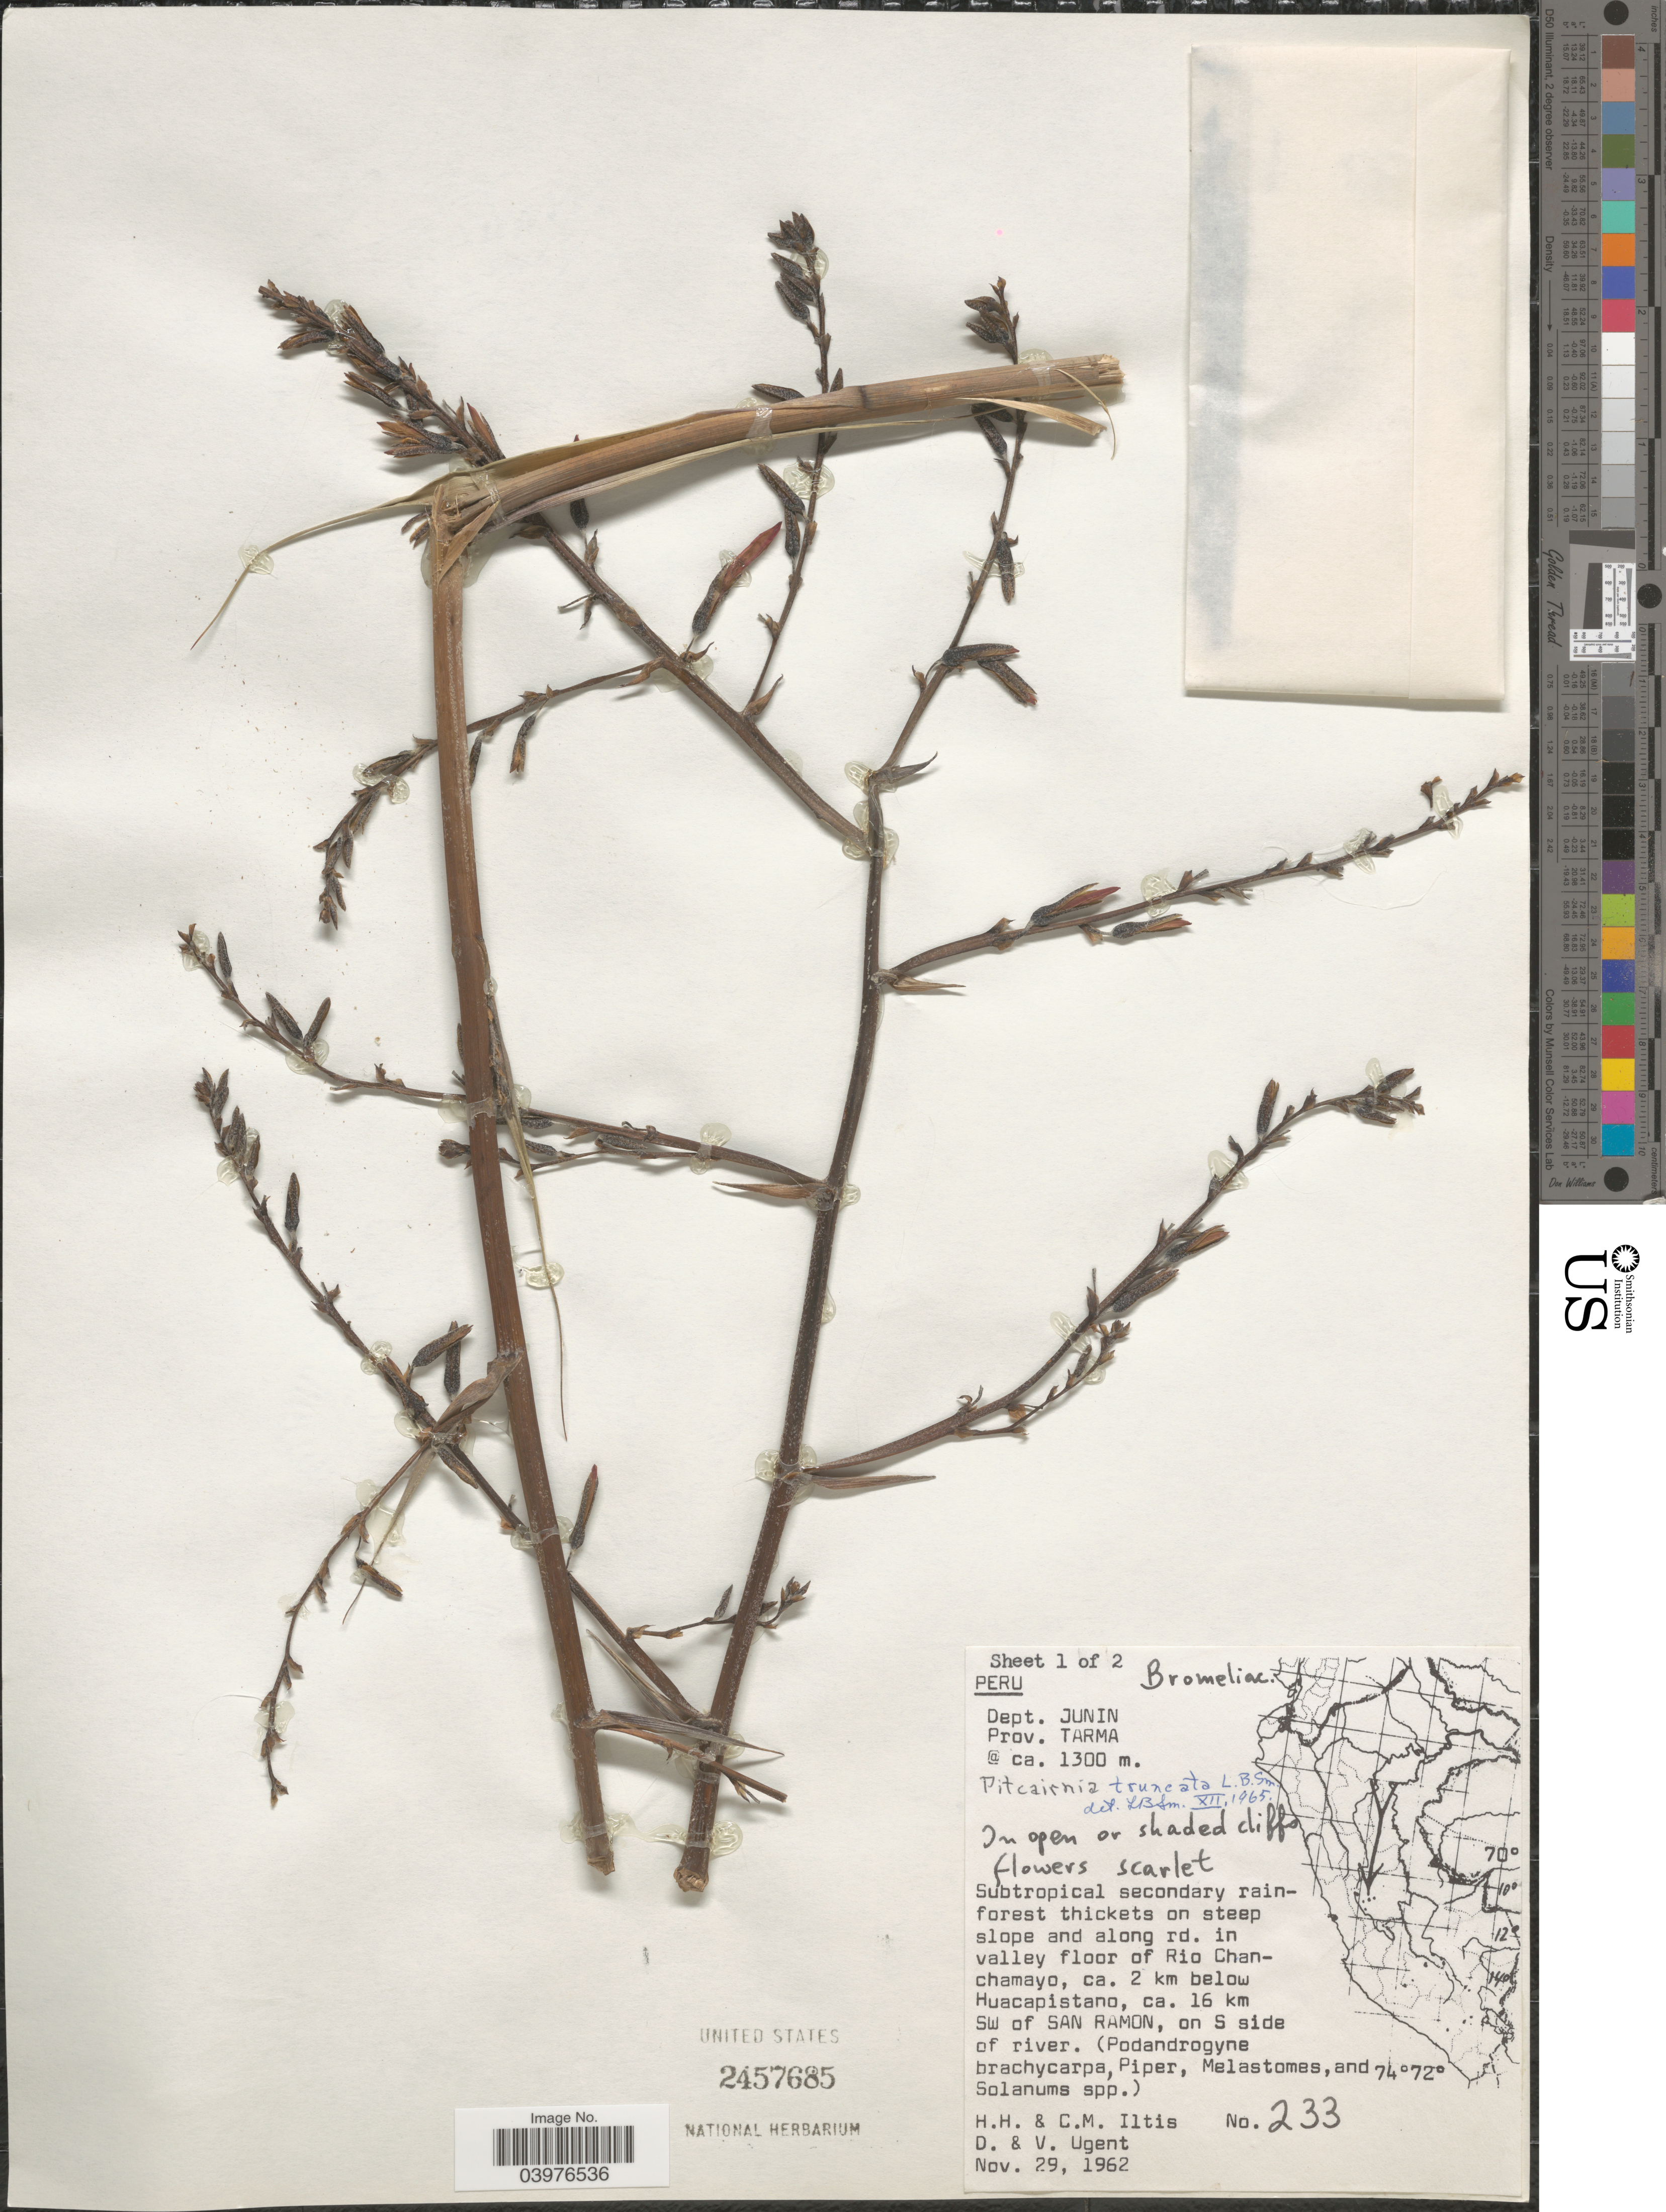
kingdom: Plantae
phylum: Tracheophyta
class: Liliopsida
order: Poales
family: Bromeliaceae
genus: Pitcairnia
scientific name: Pitcairnia truncata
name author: L.B. Sm.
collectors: H. H. Iltis, C. M Iltis, D. Ugent & V. Ugent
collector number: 233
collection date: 1962-11-29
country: Peru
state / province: Junín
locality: Dept. Junin. Prov. Tarma. Along rd. in valley floor of Rio Chanchamayo, ca. 2 km below Huacapistano, ca. 16 km SW of San Ramon, on S side of river.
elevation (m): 1300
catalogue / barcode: US 2457685